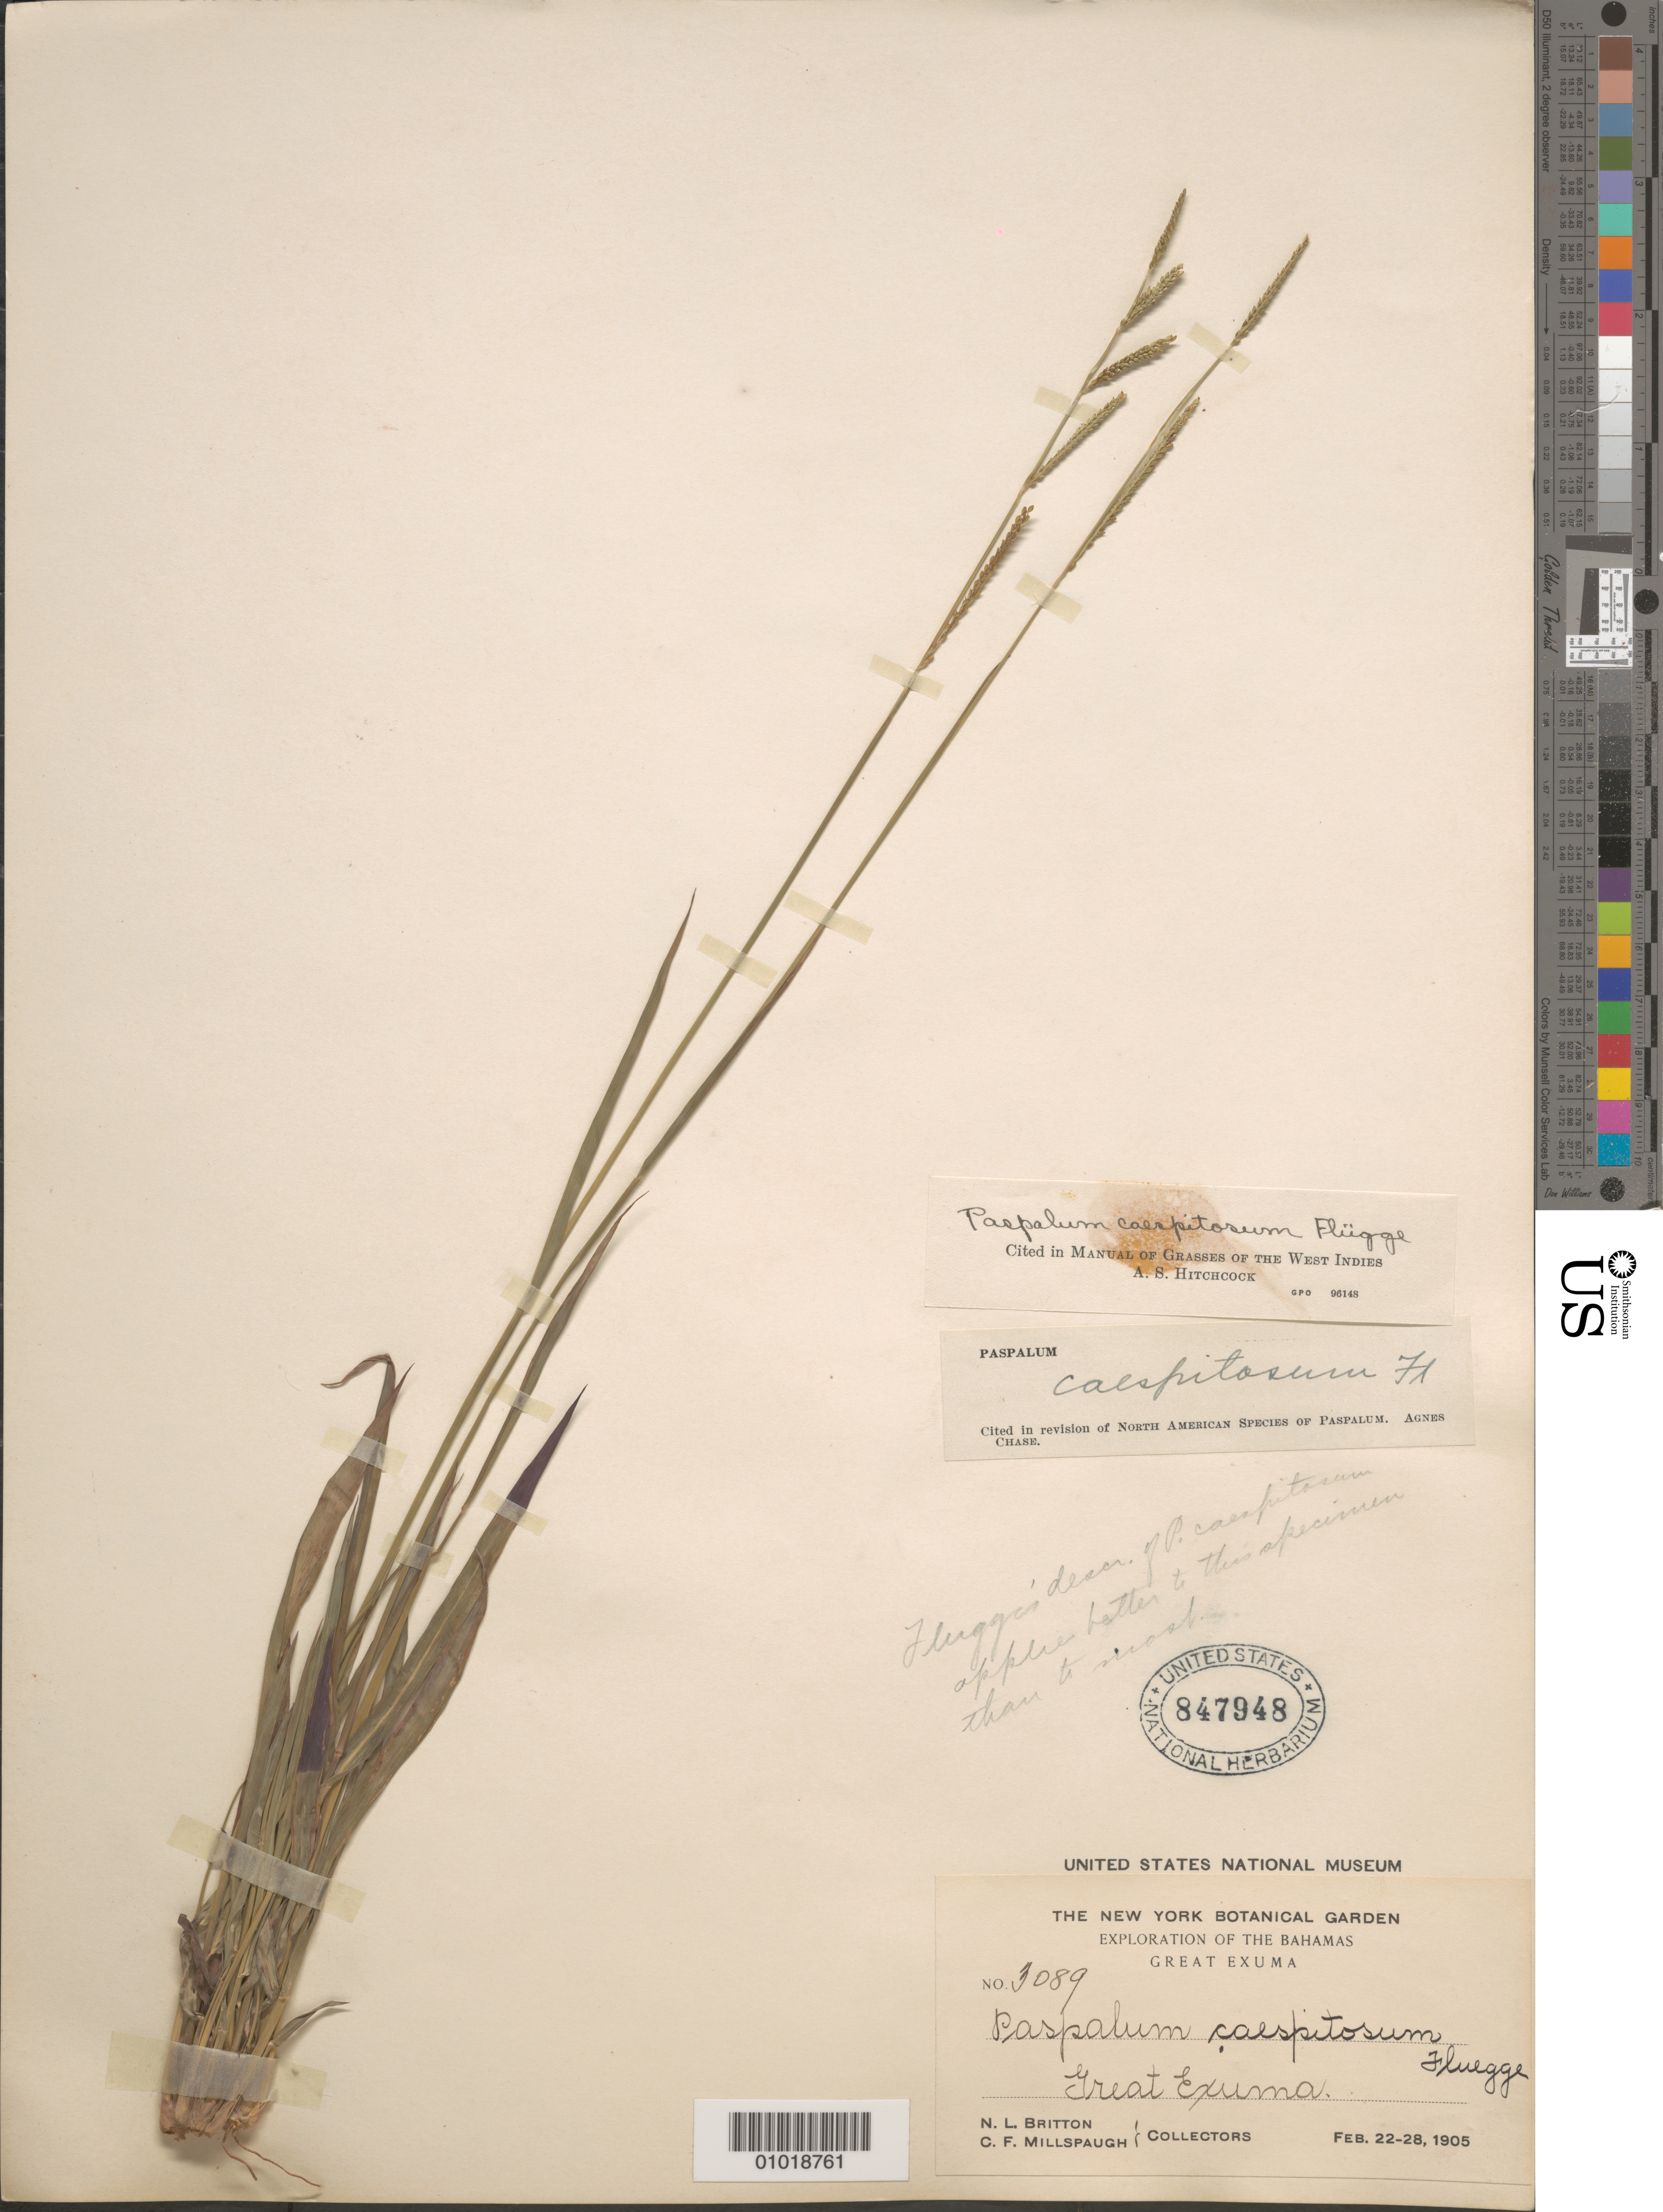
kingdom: Plantae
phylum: Tracheophyta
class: Liliopsida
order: Poales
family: Poaceae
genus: Paspalum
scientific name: Paspalum caespitosum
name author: Flüggé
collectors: N. Britton & C. F. Millspaugh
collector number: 3089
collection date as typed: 22 Feb 1905 to 28 Feb 1905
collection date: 1905-02-22/1905-02-28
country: Bahamas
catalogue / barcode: US 847948